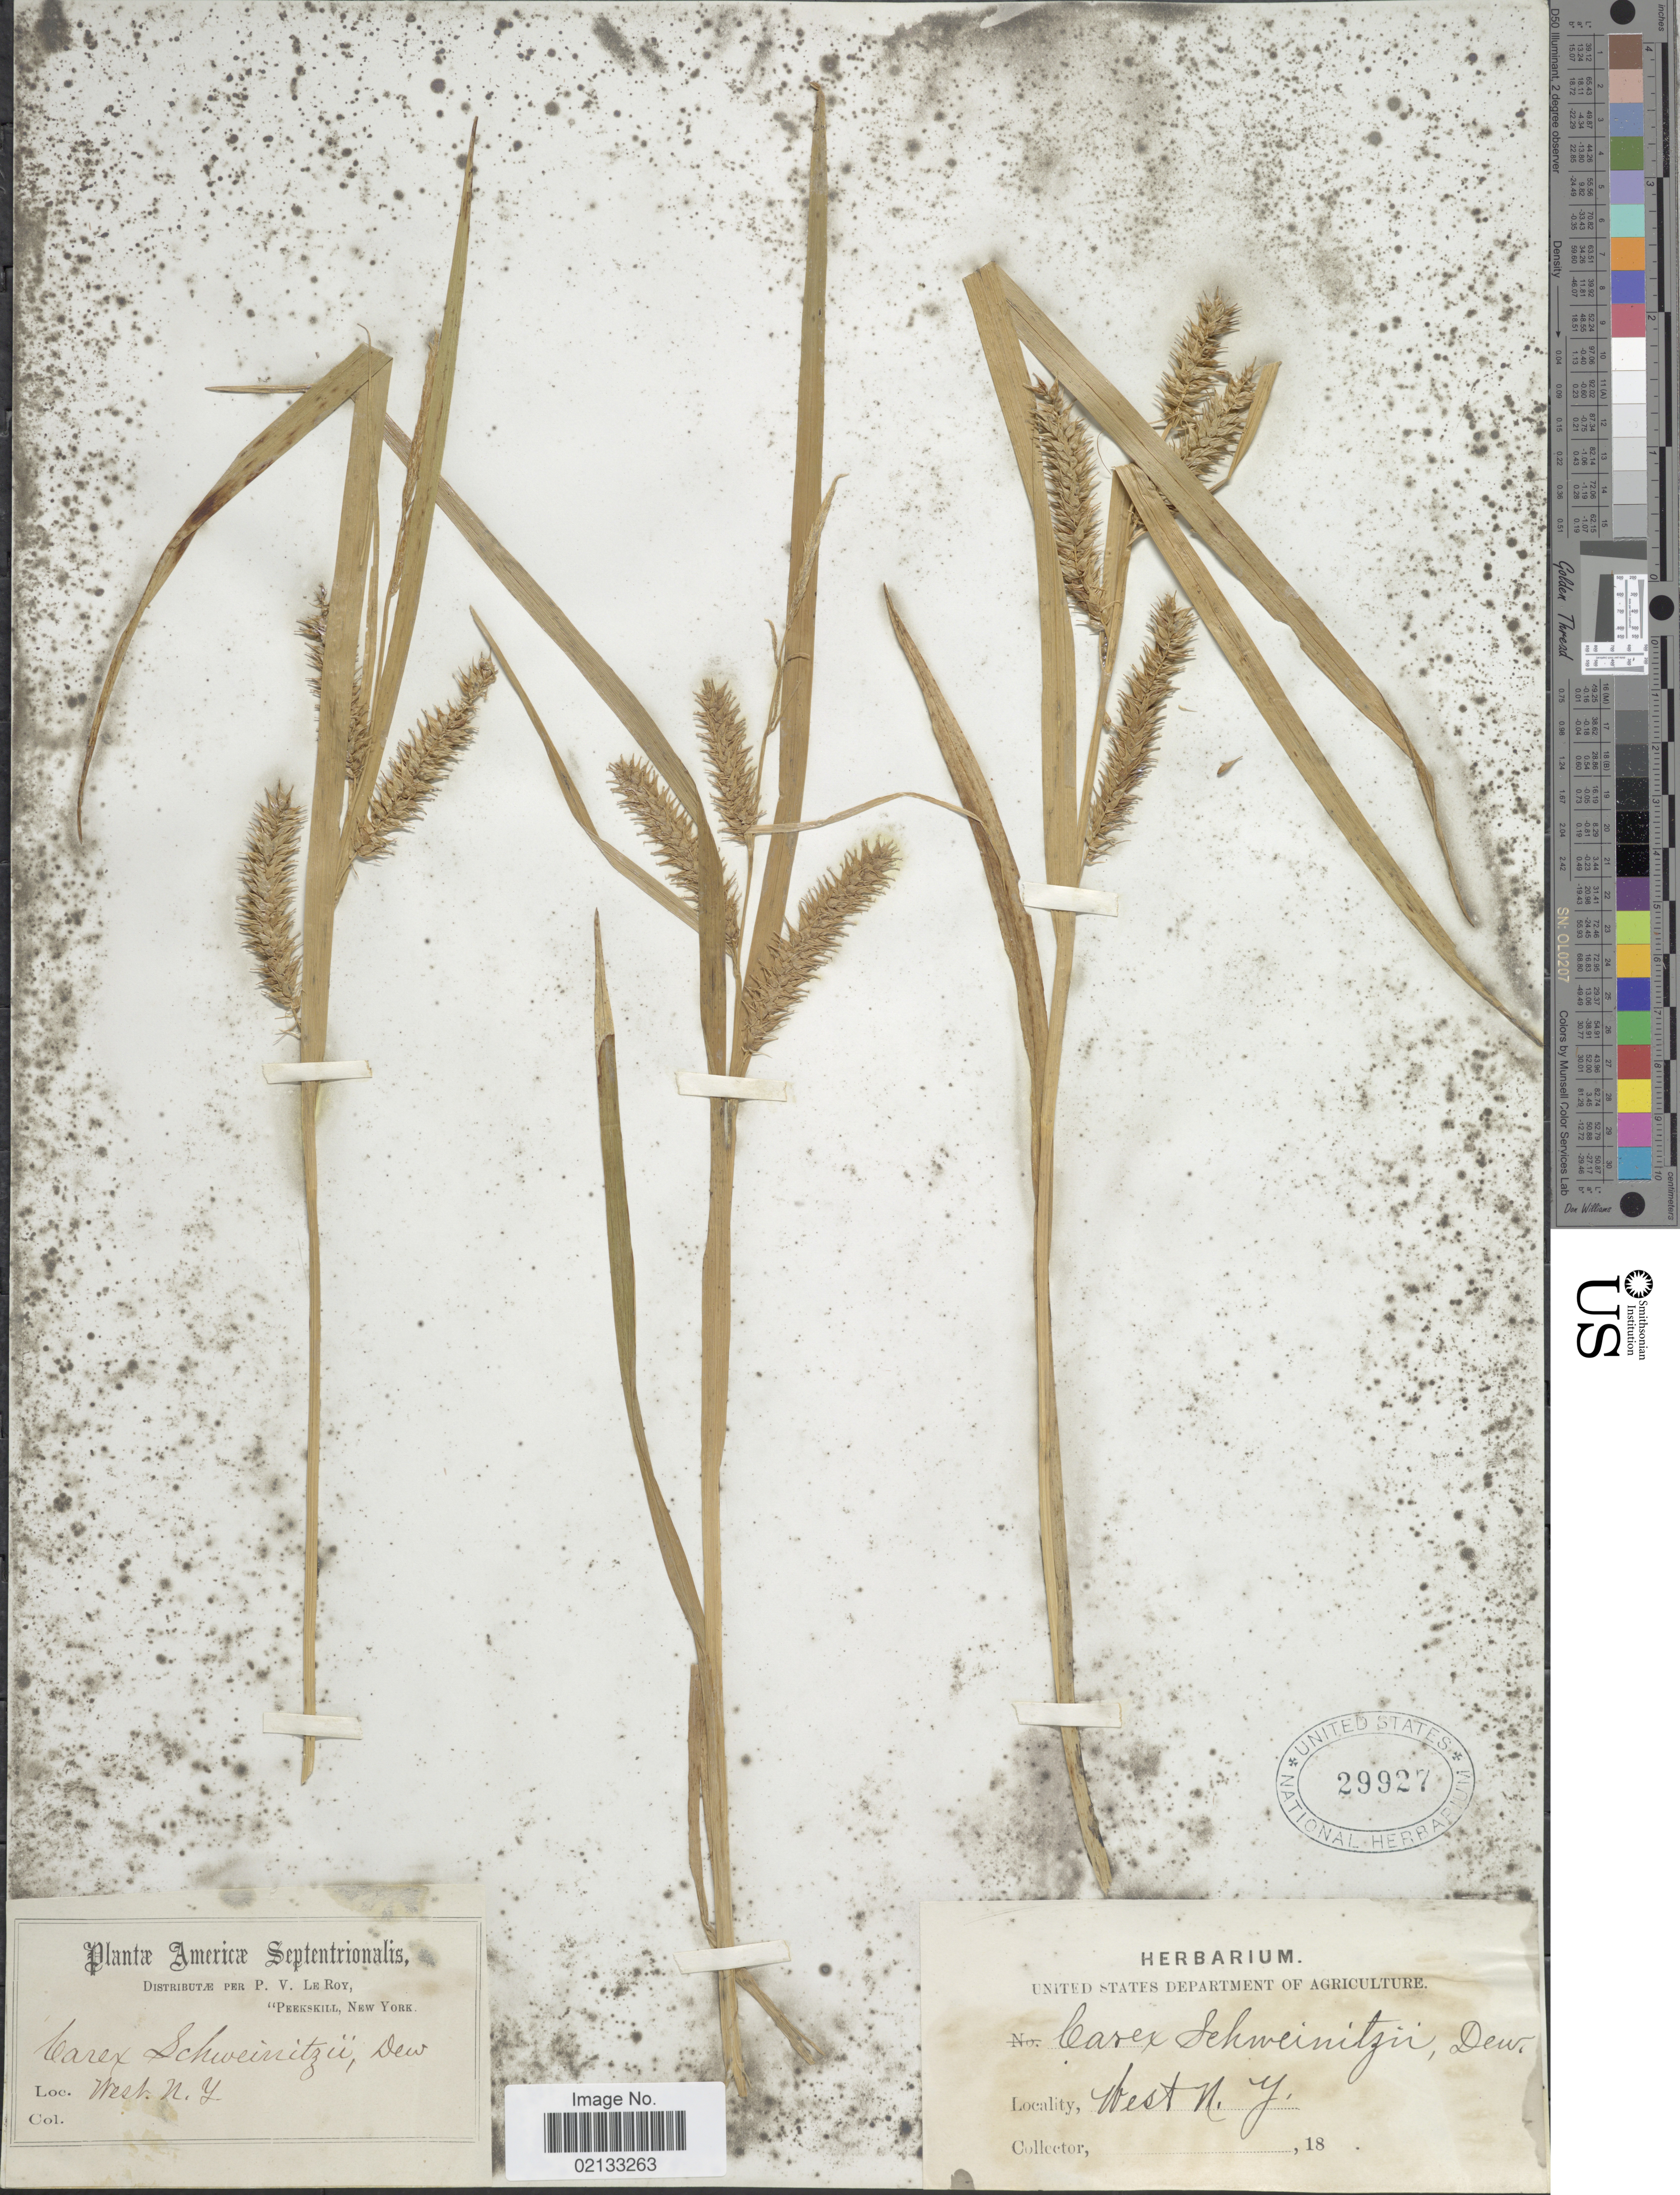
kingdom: Plantae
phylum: Tracheophyta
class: Liliopsida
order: Poales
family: Cyperaceae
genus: Carex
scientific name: Carex schweinitzii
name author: Dewey ex Schwein.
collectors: P. Le Roy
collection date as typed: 18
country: United States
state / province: New York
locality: Americae Septentrionalis, West N. Y.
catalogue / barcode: US 29927